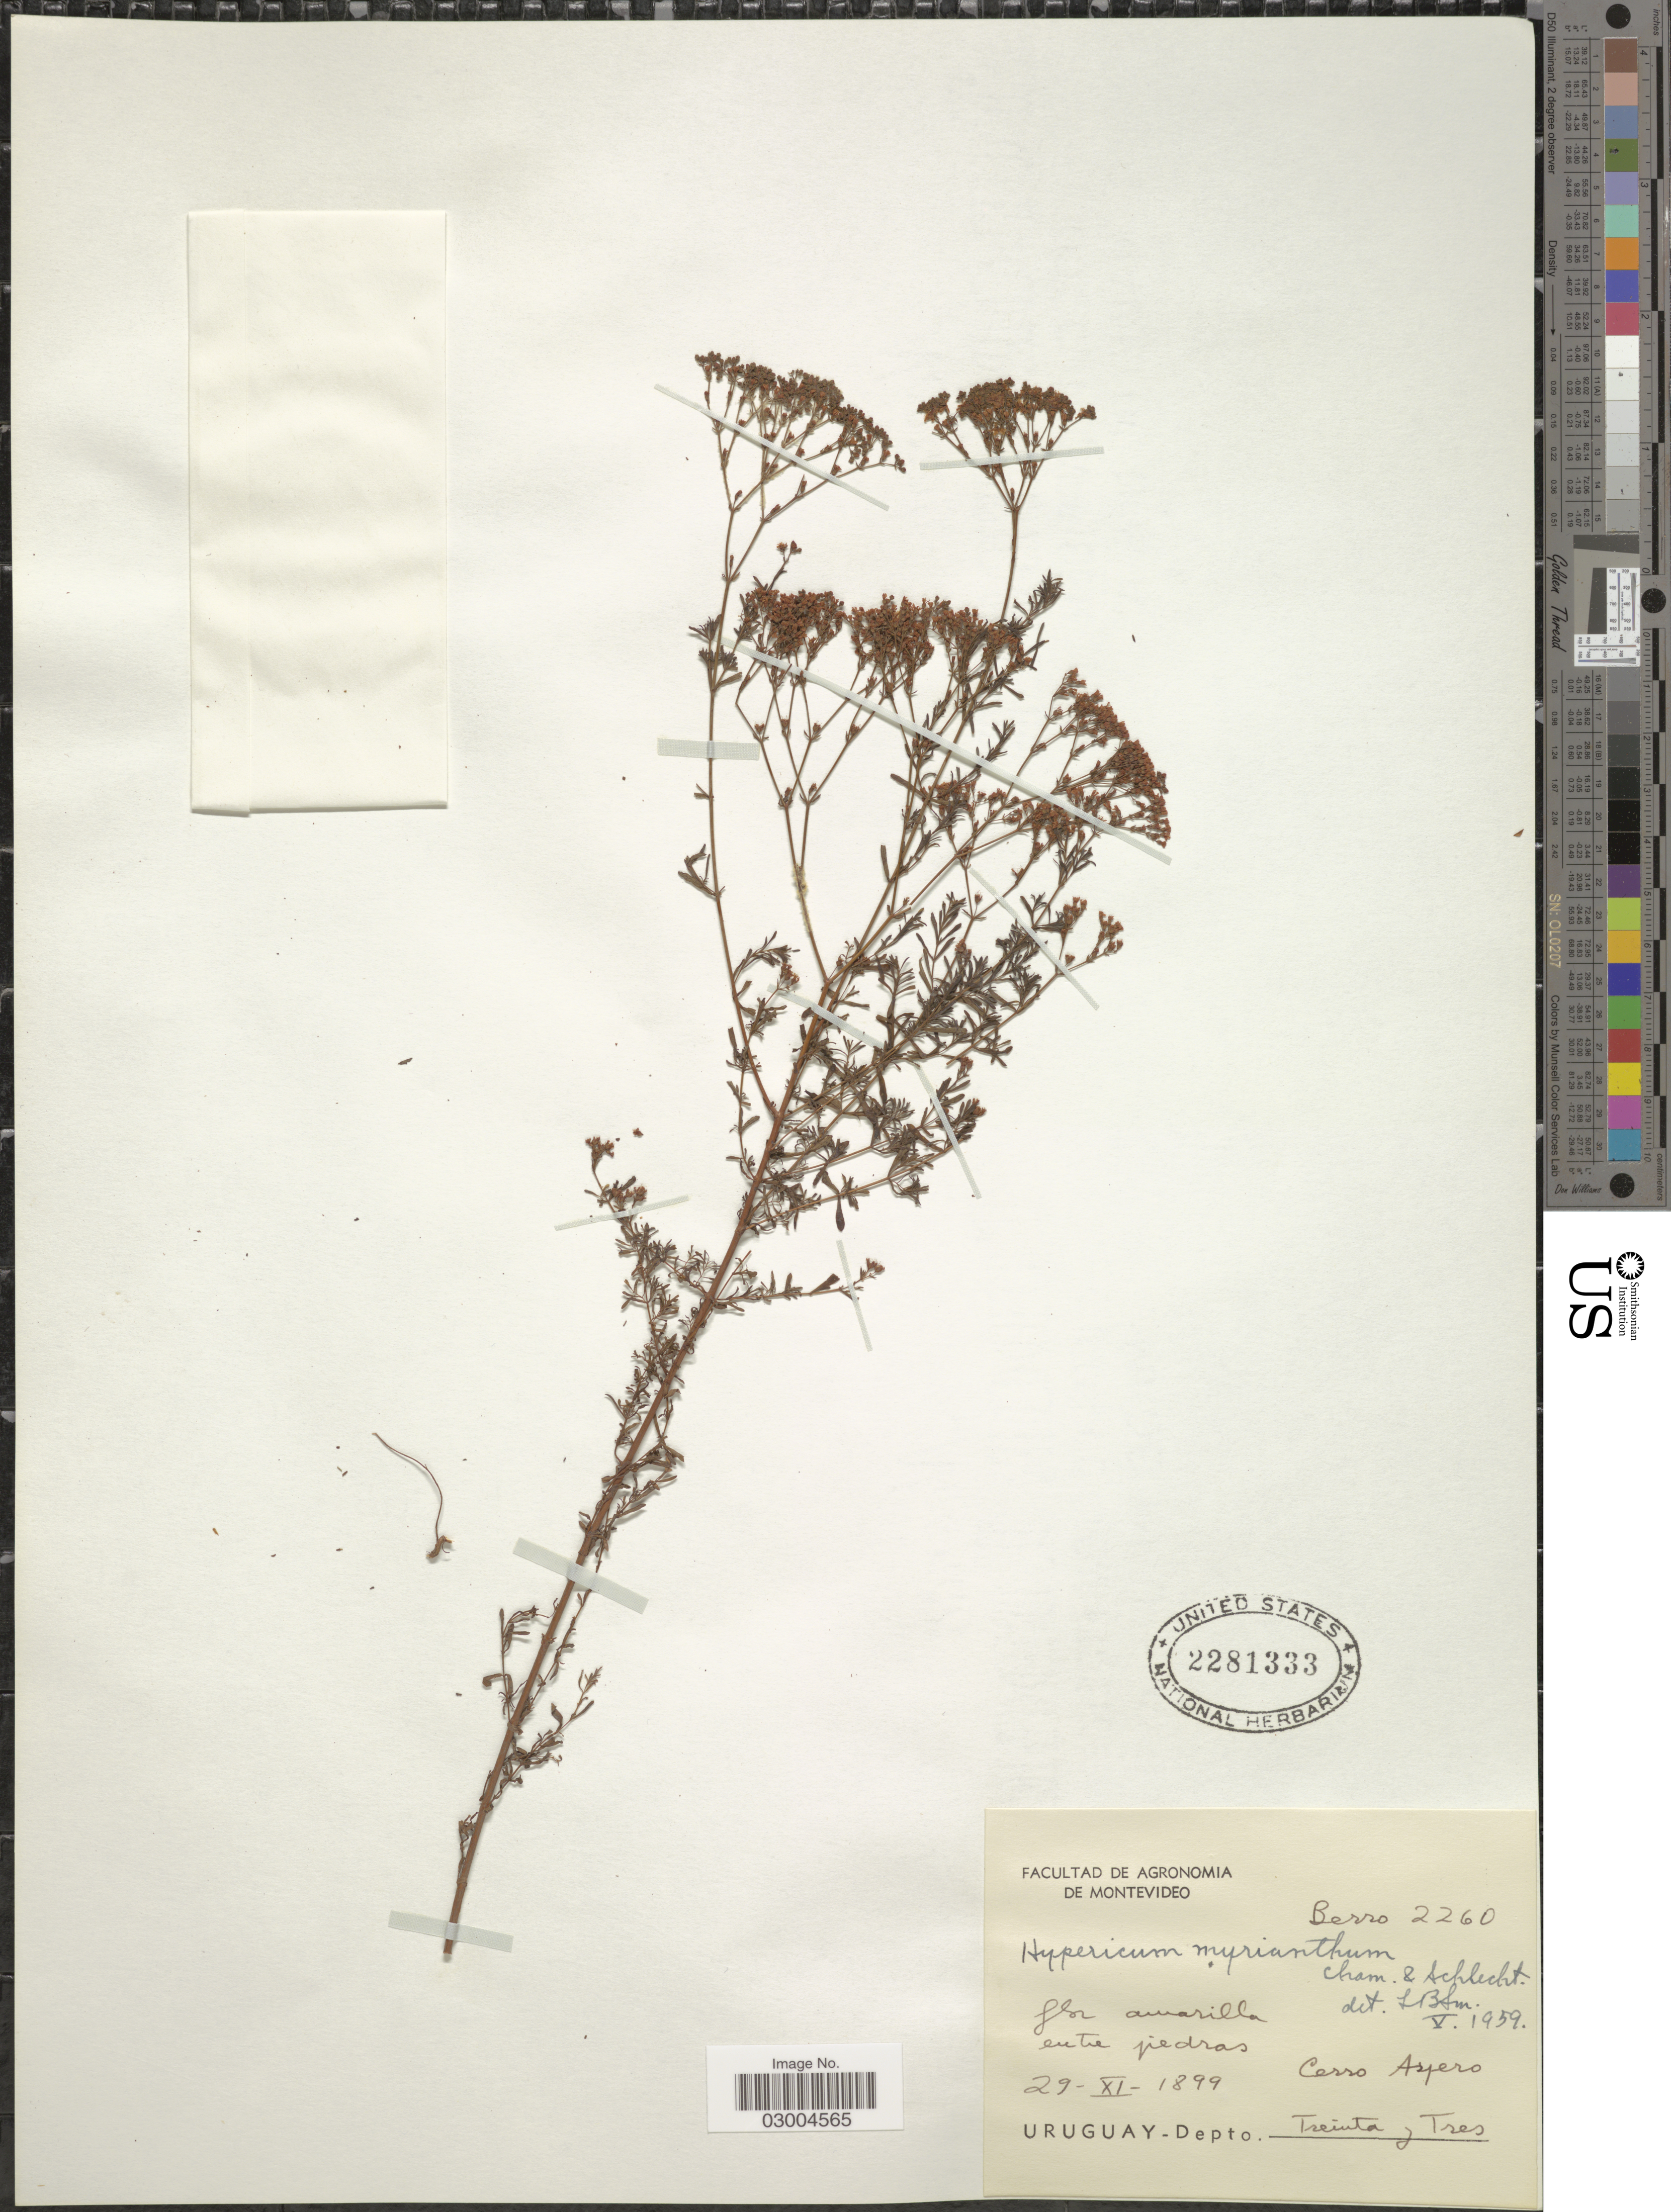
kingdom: Plantae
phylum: Tracheophyta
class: Magnoliopsida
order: Malpighiales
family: Hypericaceae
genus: Hypericum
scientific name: Hypericum myrianthum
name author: Cham. & Schltdl.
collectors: Berro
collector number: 2260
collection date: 1899-11-29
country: Uruguay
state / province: Treinta y Tres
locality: Cerro Aspero. Depto. Treinta y Tres.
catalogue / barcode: US 2281333